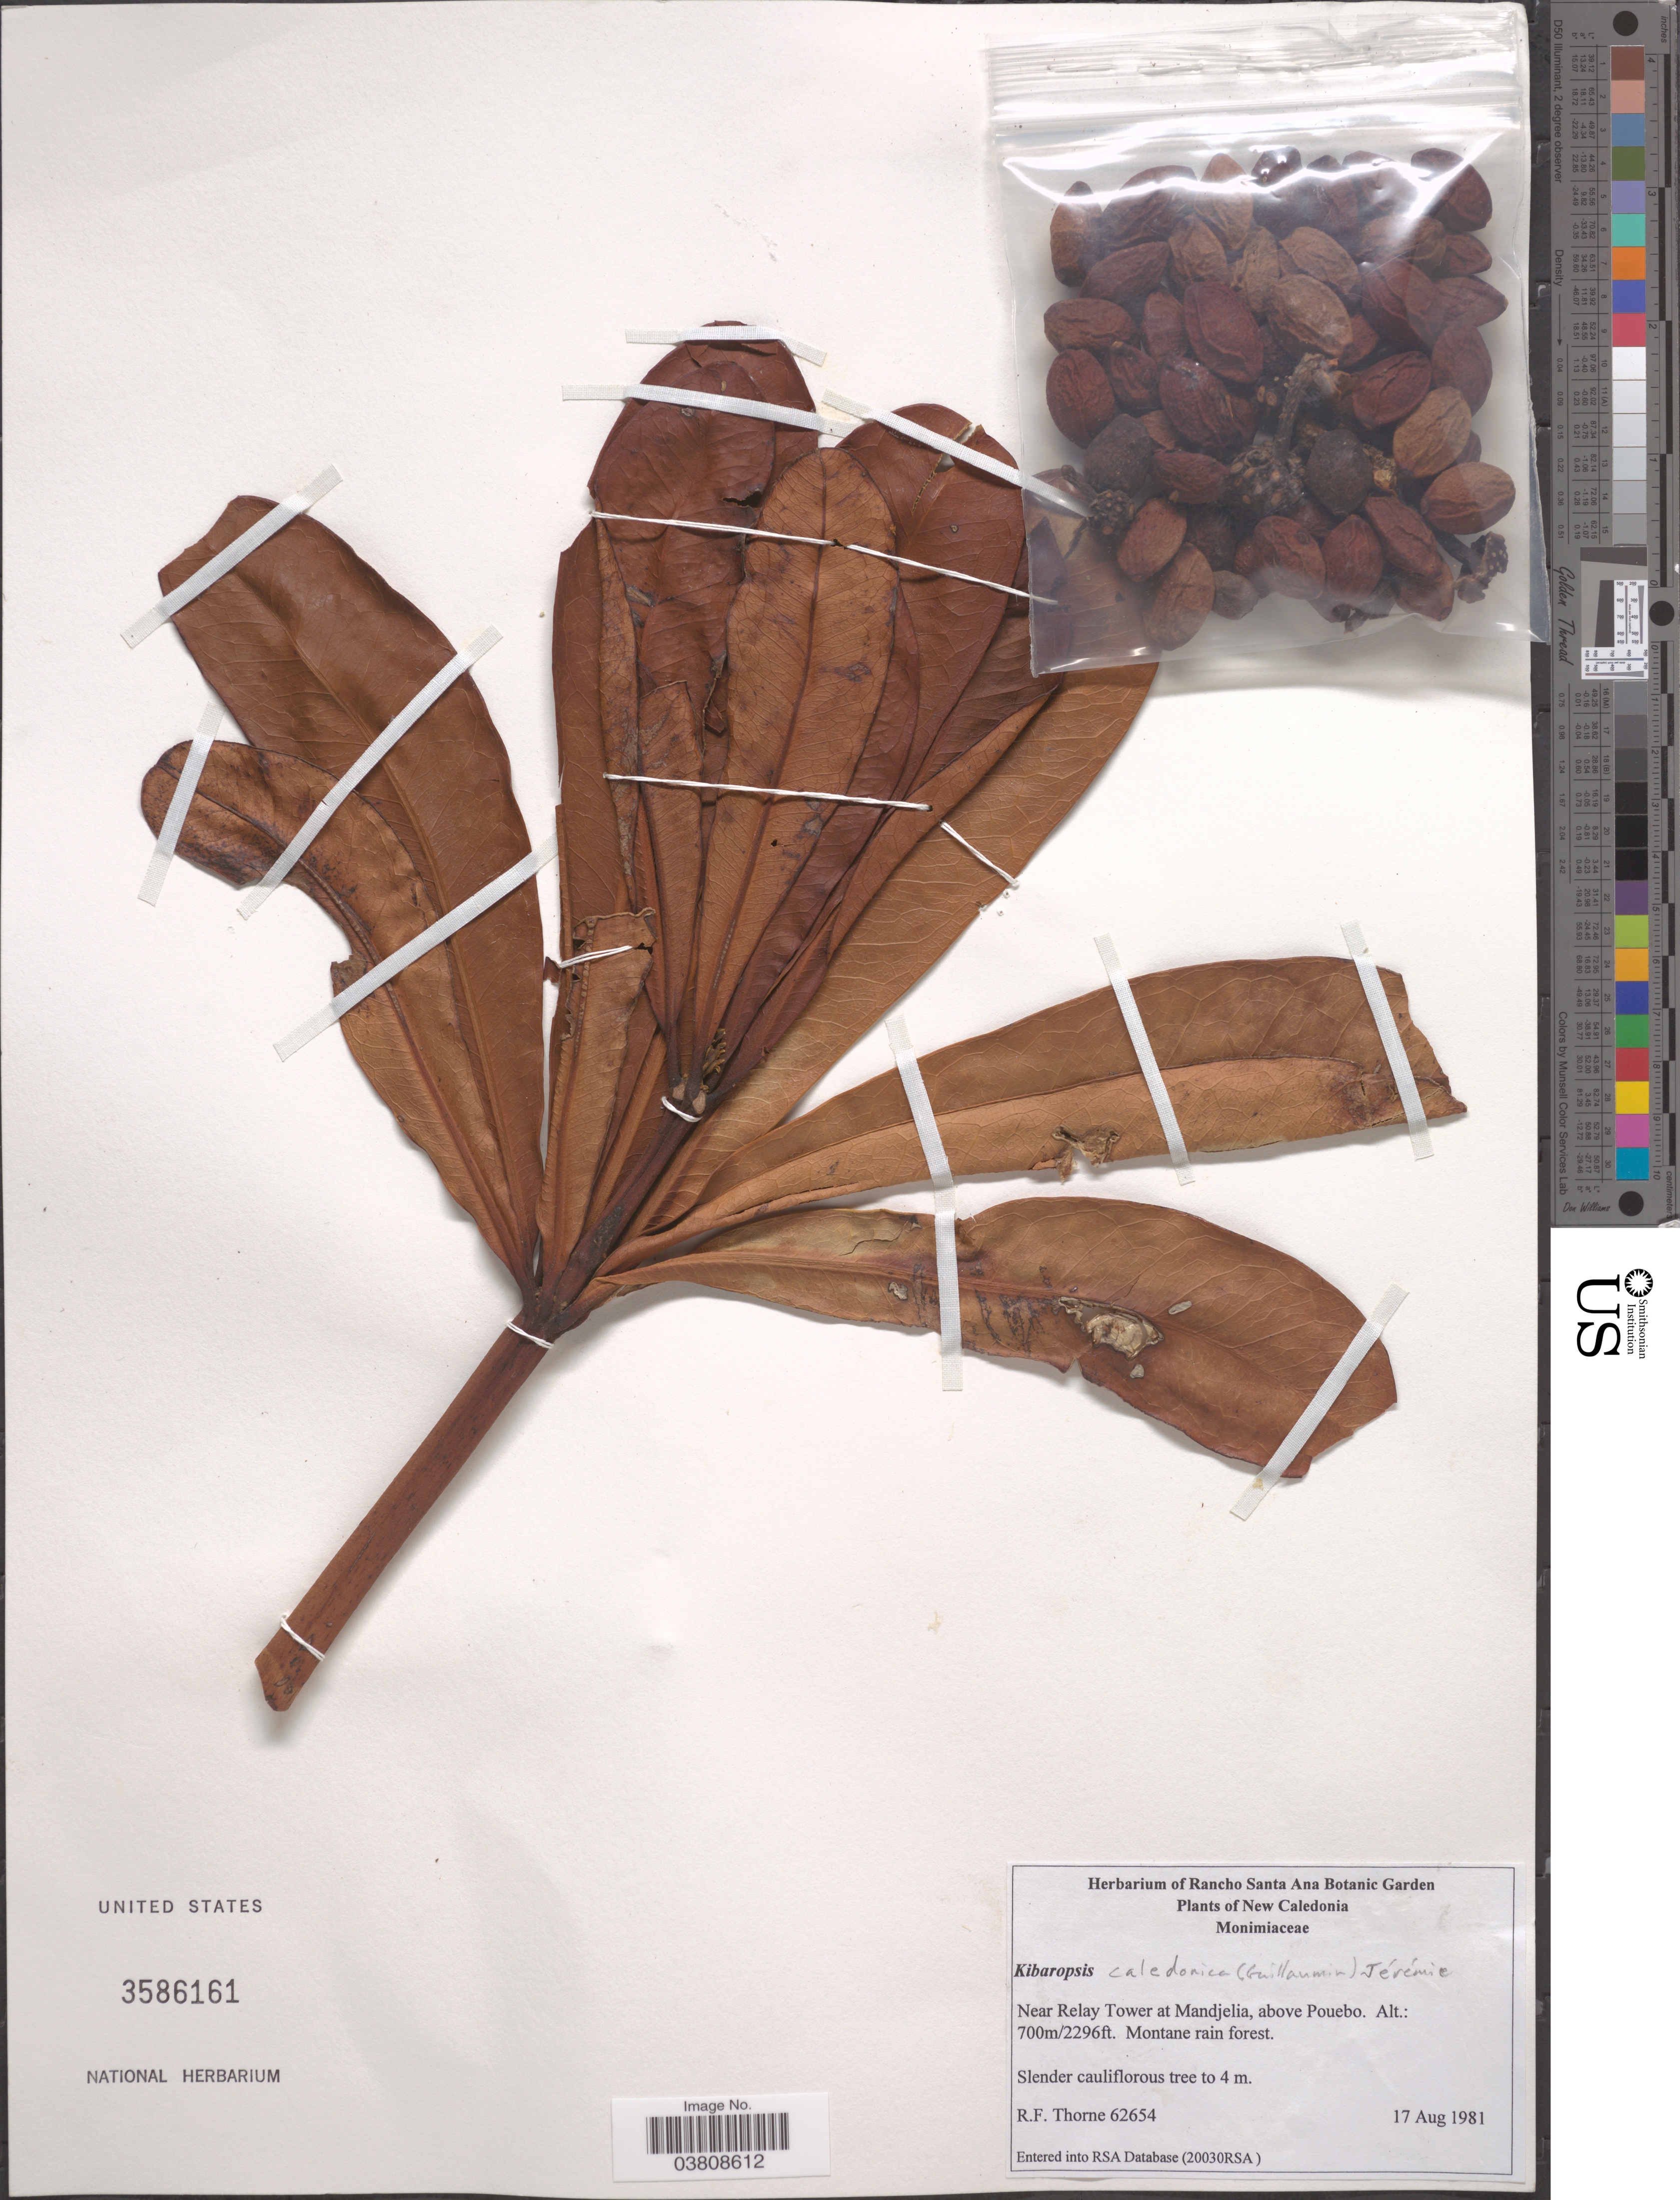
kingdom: Plantae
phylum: Tracheophyta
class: Magnoliopsida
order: Laurales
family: Monimiaceae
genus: Kibaropsis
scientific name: Kibaropsis caledonica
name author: (Guillaumin) Jérémie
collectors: R. Thorne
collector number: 62654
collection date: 1981-08-17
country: New Caledonia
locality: Near Relay Tower at Mandjelia, above Pouebo.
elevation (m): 700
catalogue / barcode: US 3586161